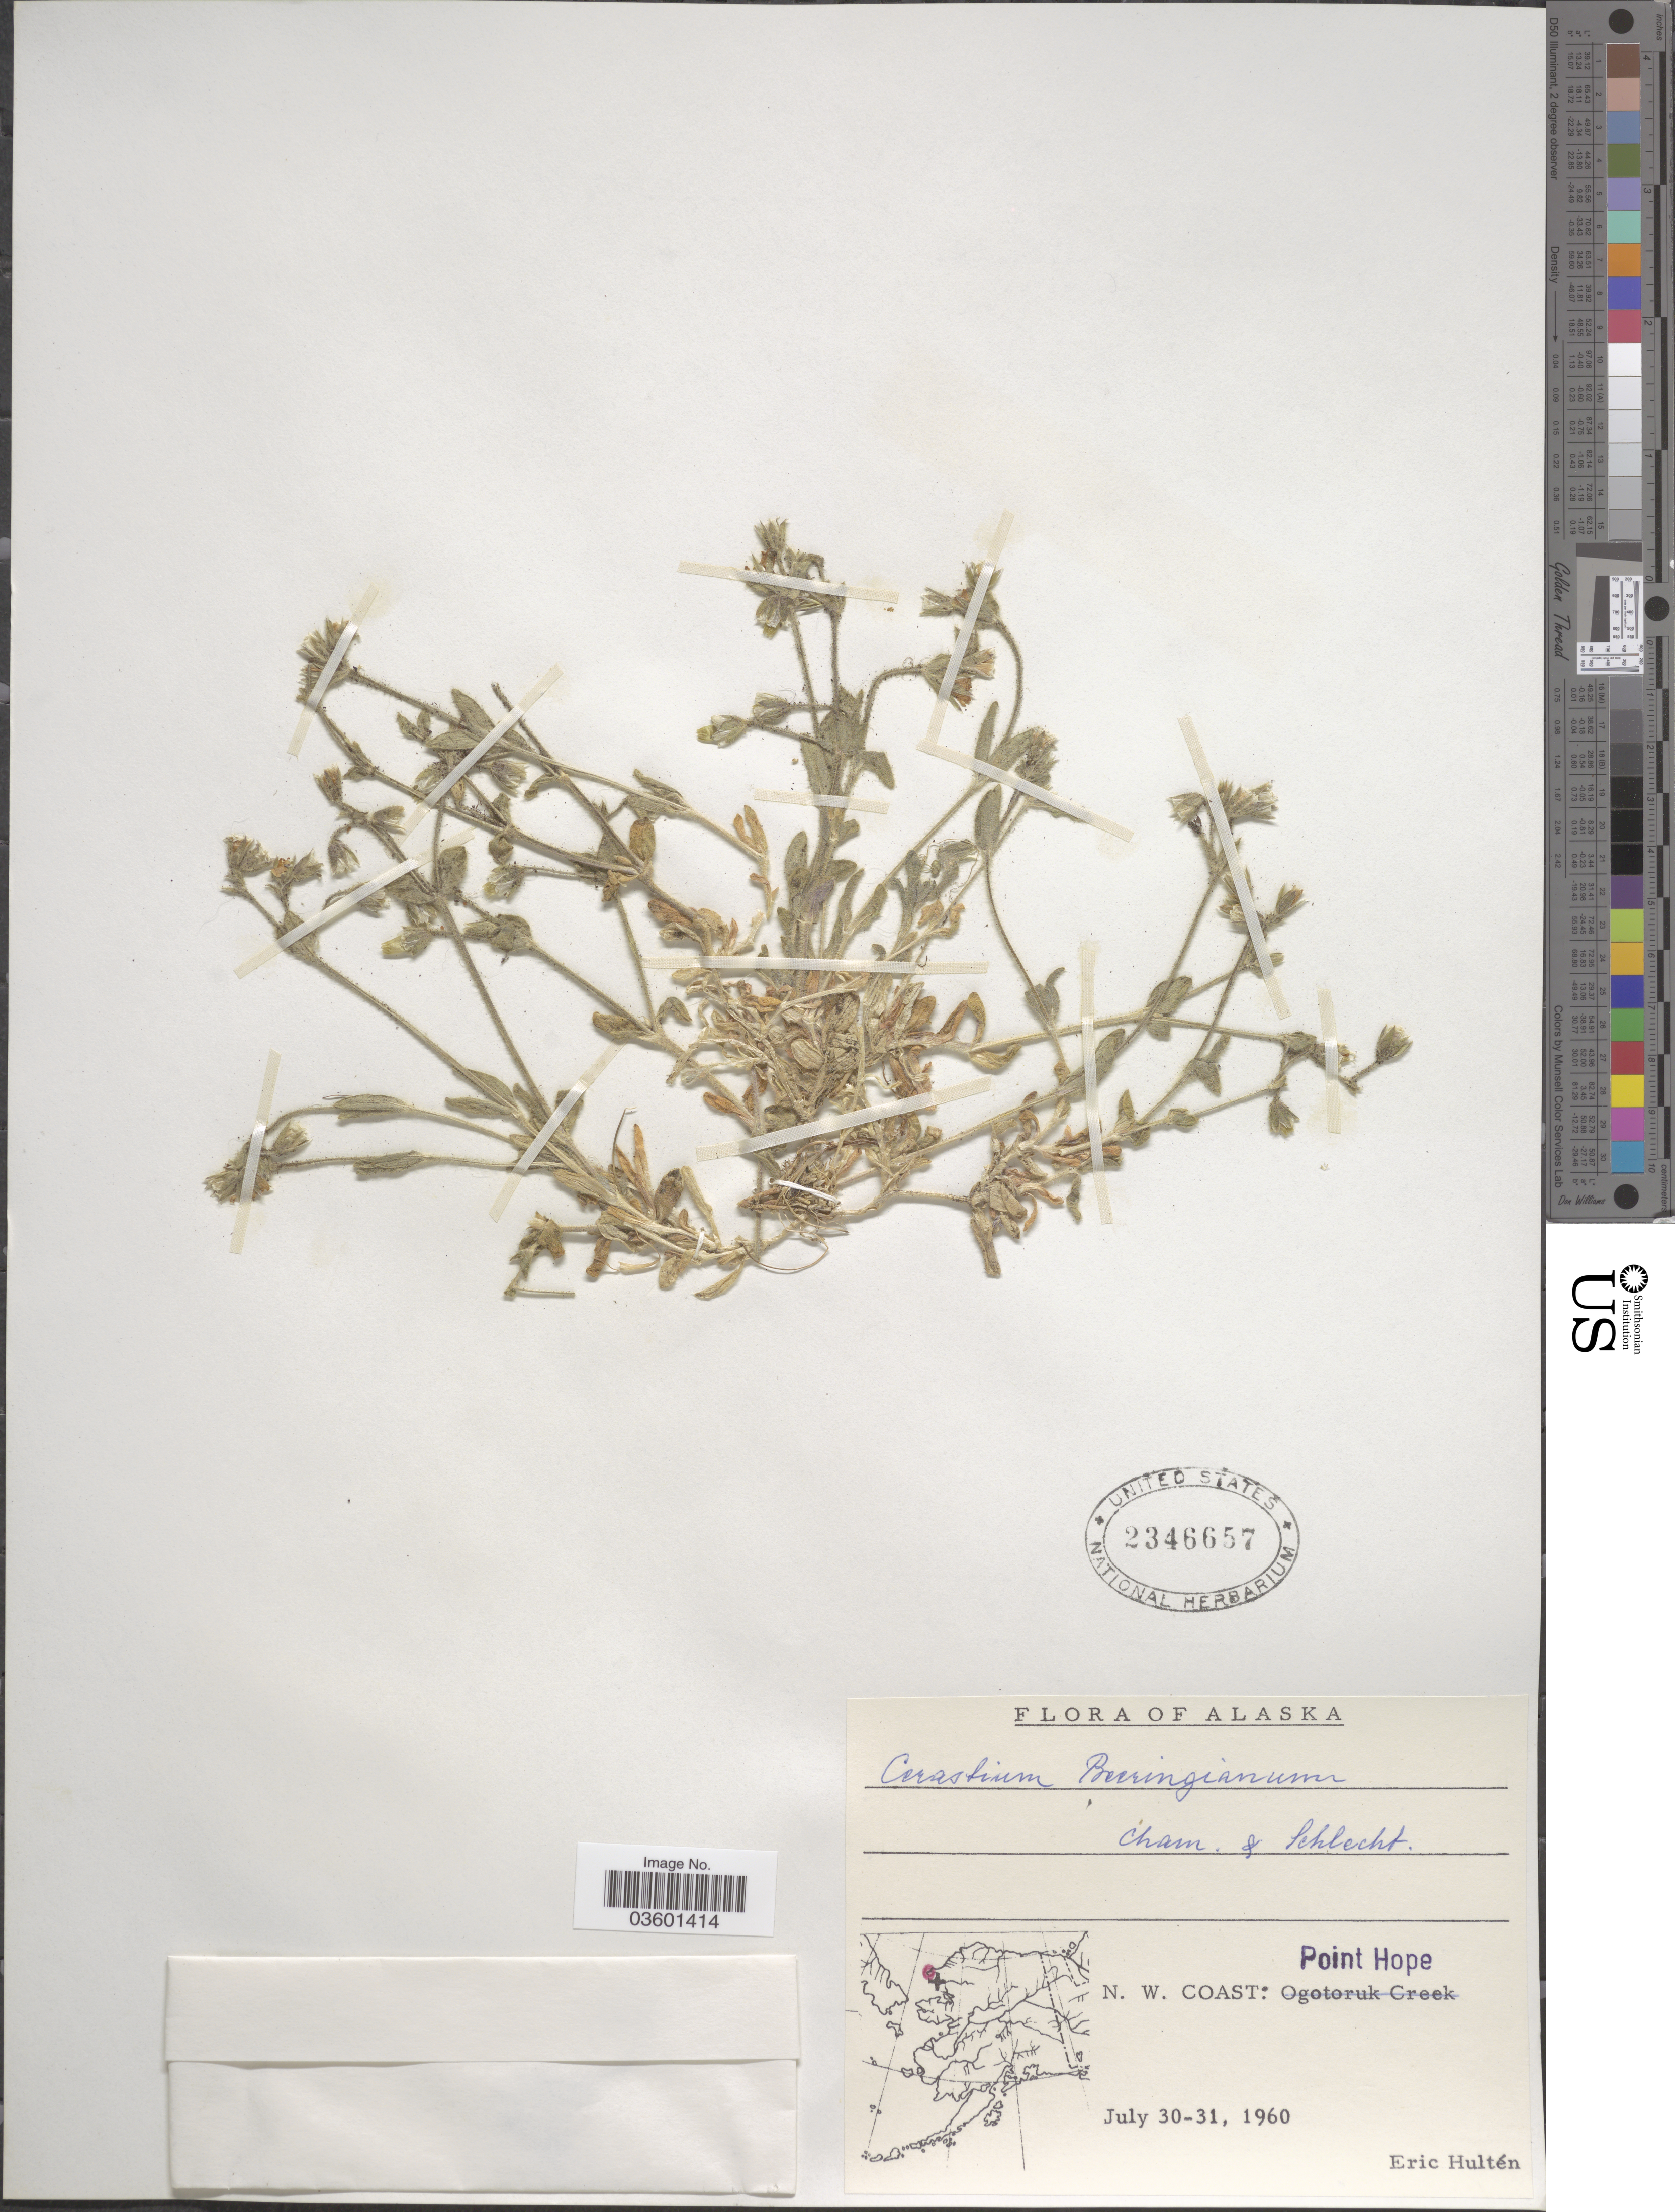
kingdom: Plantae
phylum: Tracheophyta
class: Magnoliopsida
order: Caryophyllales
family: Caryophyllaceae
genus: Cerastium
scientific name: Cerastium beeringianum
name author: Cham. & Schltdl.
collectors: E. G. Hultén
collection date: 1960-07-30/1960-07-31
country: United States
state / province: Alaska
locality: N. W. Coast: Point Hope.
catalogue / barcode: US 2346657